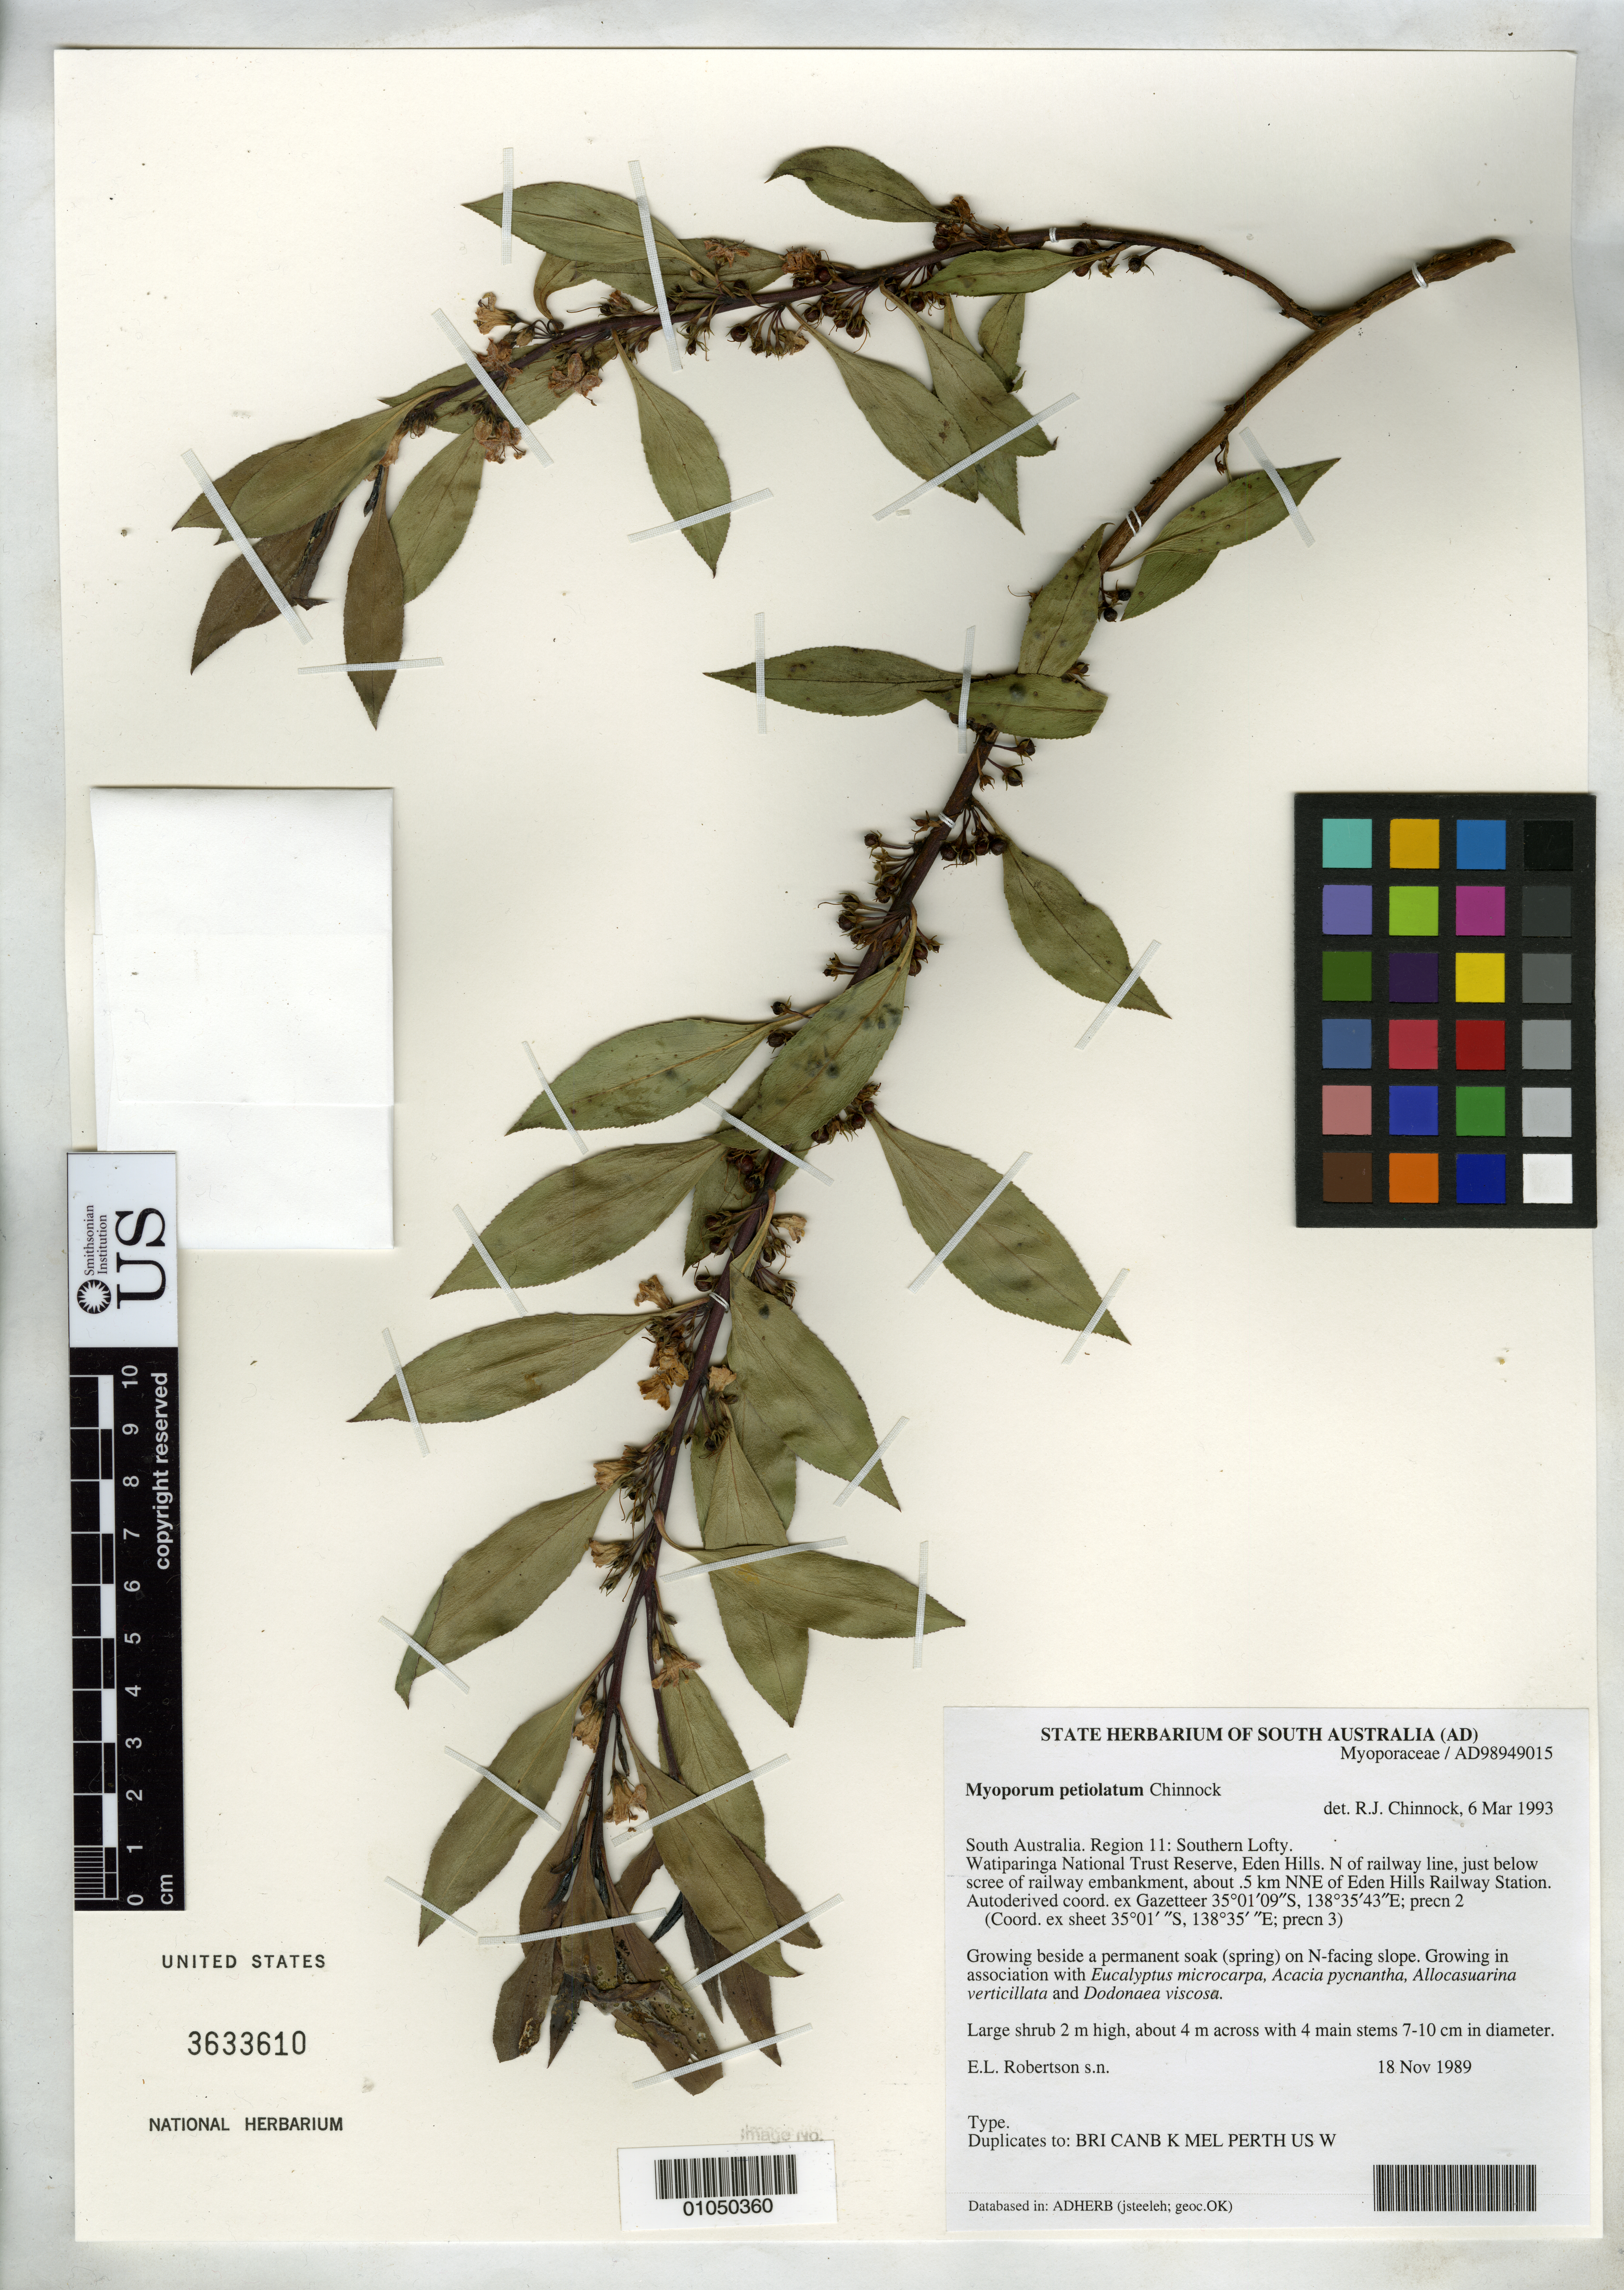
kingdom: Plantae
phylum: Tracheophyta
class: Magnoliopsida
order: Lamiales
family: Scrophulariaceae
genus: Myoporum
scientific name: Myoporum petiolatum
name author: Chinnock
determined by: Chinnock, R. J.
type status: Isotype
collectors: E. Robertson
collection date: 1989-11-18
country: Australia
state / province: South Australia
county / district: Southern Lofty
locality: South Australia. Region 11: Southern Lofty. Watiparinga National Trust Reserve, Eden Hills. N of railway line, just below scree of railway embankment, about 0.5 km NNE of Eden Hills Railway Station.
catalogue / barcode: US 3633610